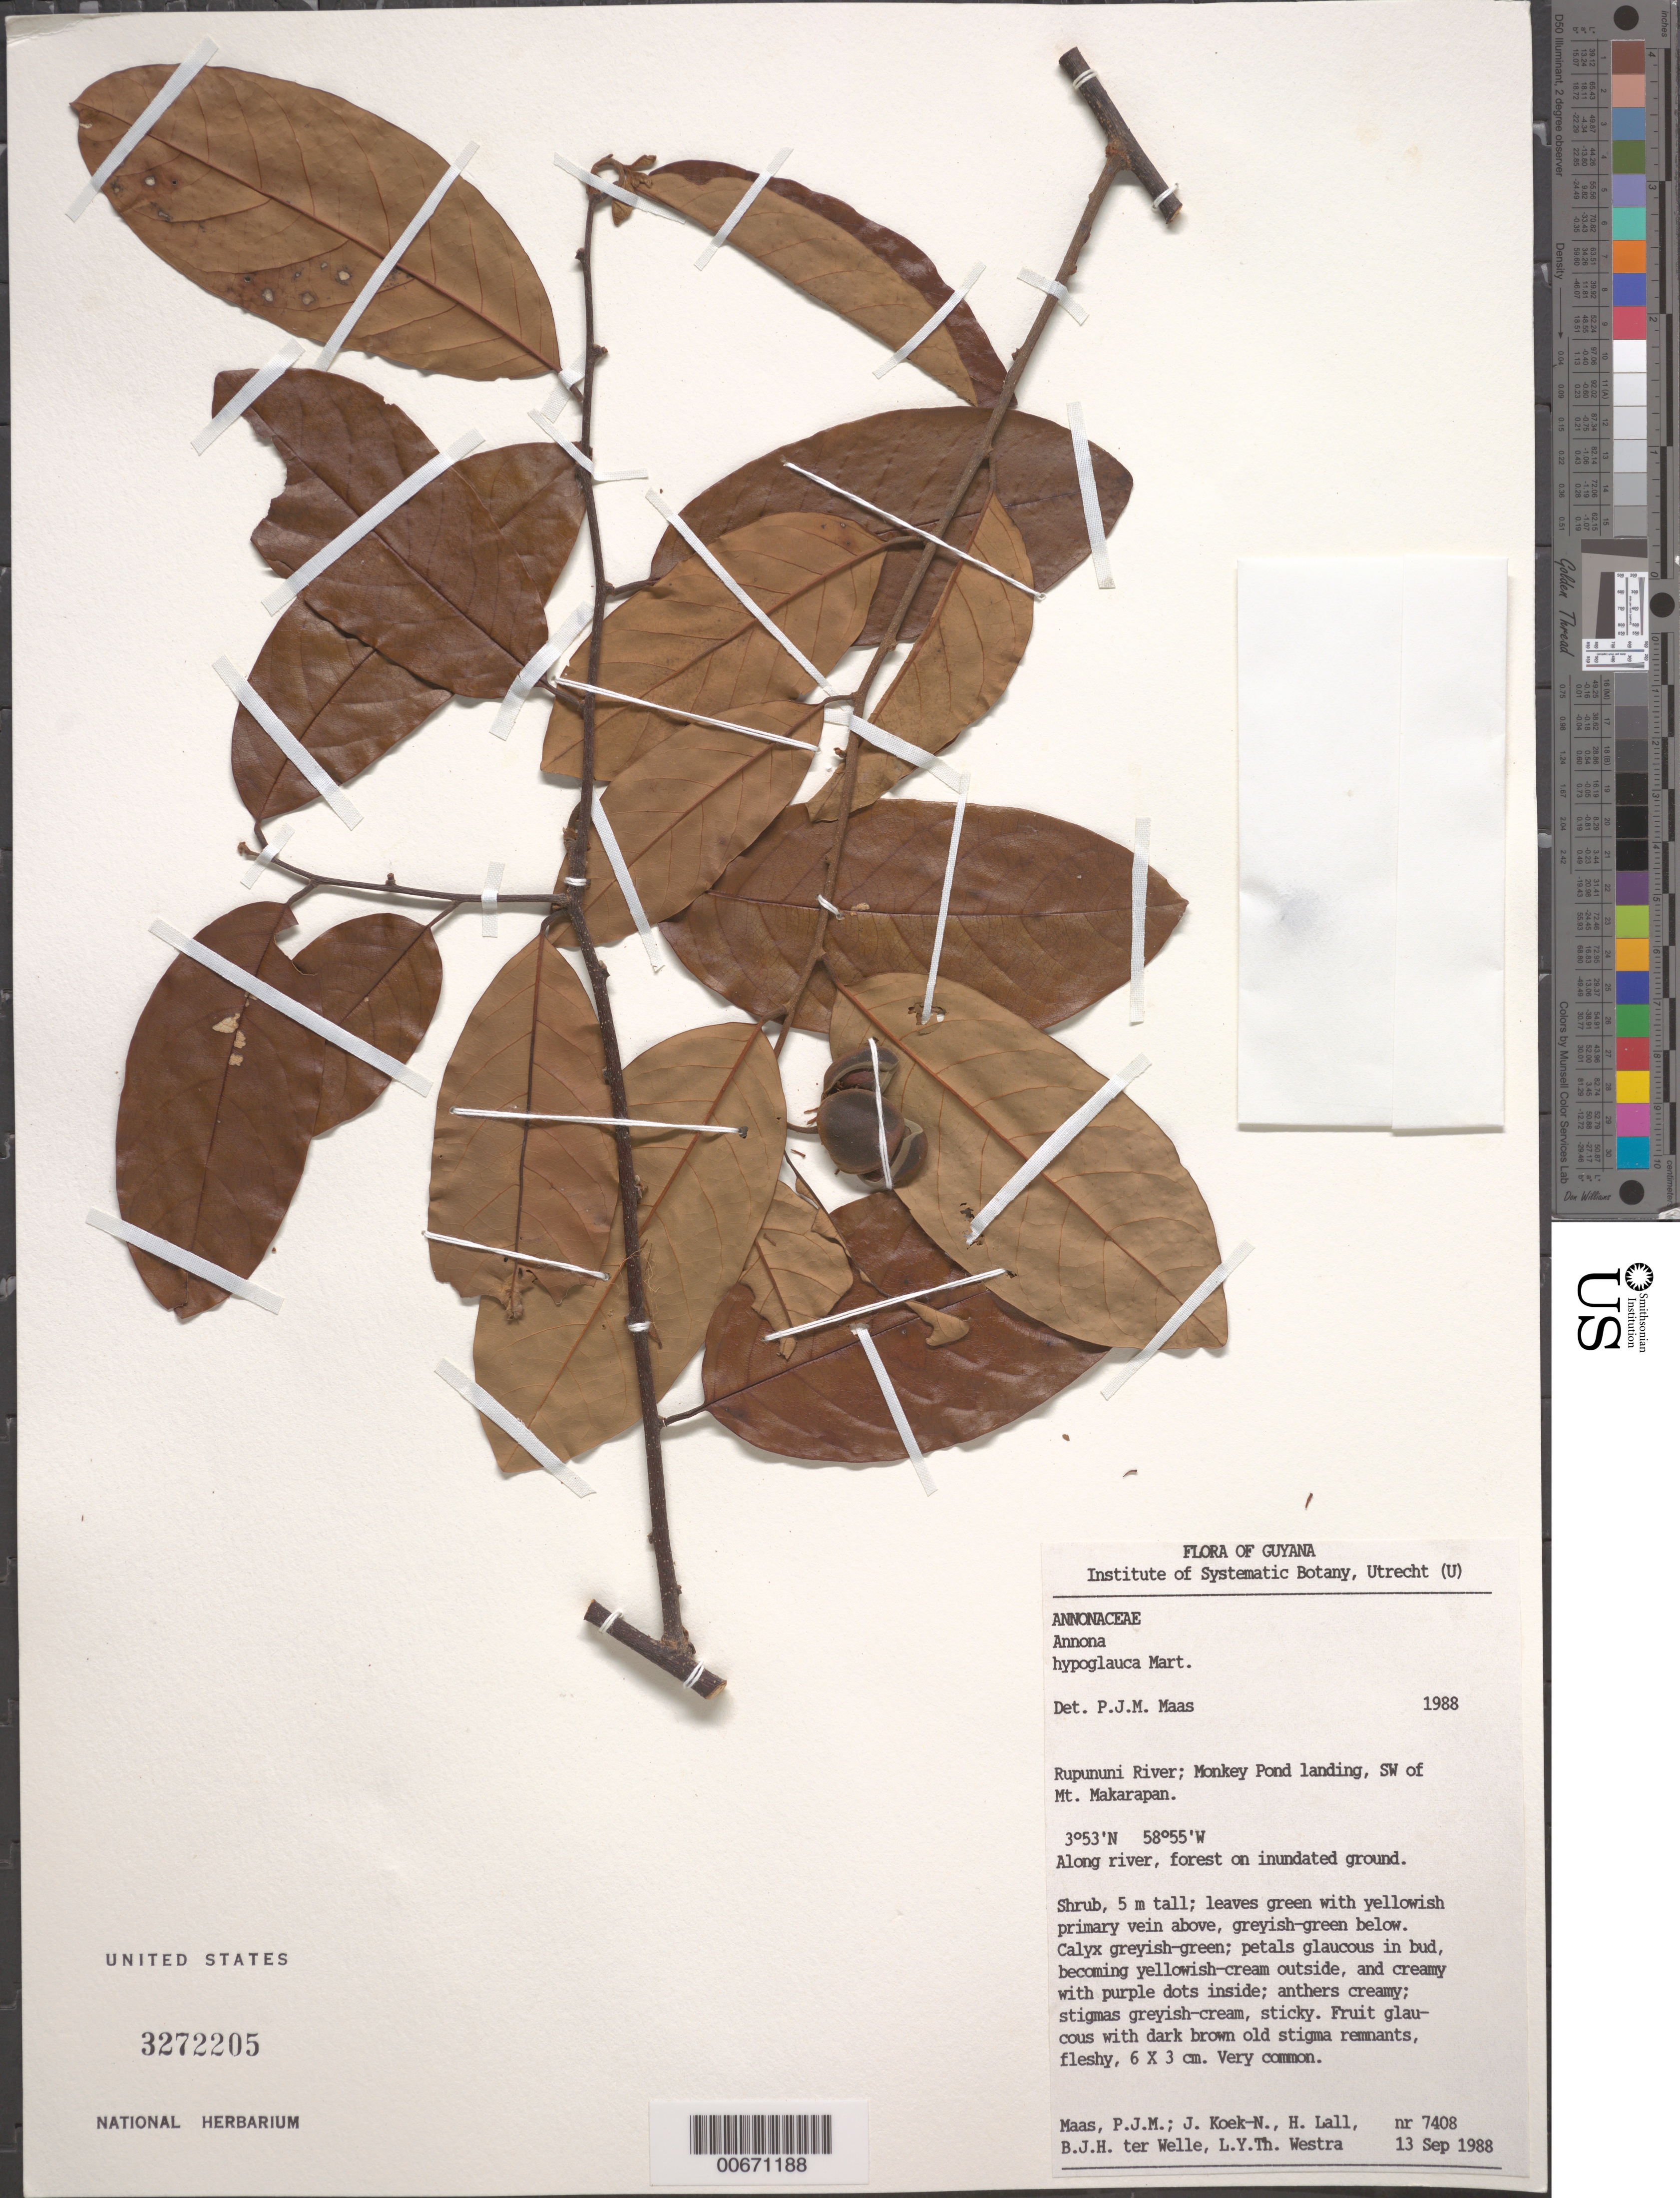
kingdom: Plantae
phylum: Tracheophyta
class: Magnoliopsida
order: Magnoliales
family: Annonaceae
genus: Annona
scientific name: Annona hypoglauca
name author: Mart.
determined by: Maas, Paul J. M.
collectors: P. Maas, J. Koek-Noorman, H. Lall, B. Welle & L. Y. T. Westra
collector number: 7408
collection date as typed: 13-Sep-88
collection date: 1988-09-13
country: Guyana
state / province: U. Takutu-U. Essequibo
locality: Rupununi River, Monkey Pond landing, SW of Mt. Makarapan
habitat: Along river, forest on inundated ground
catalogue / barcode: US 3272205